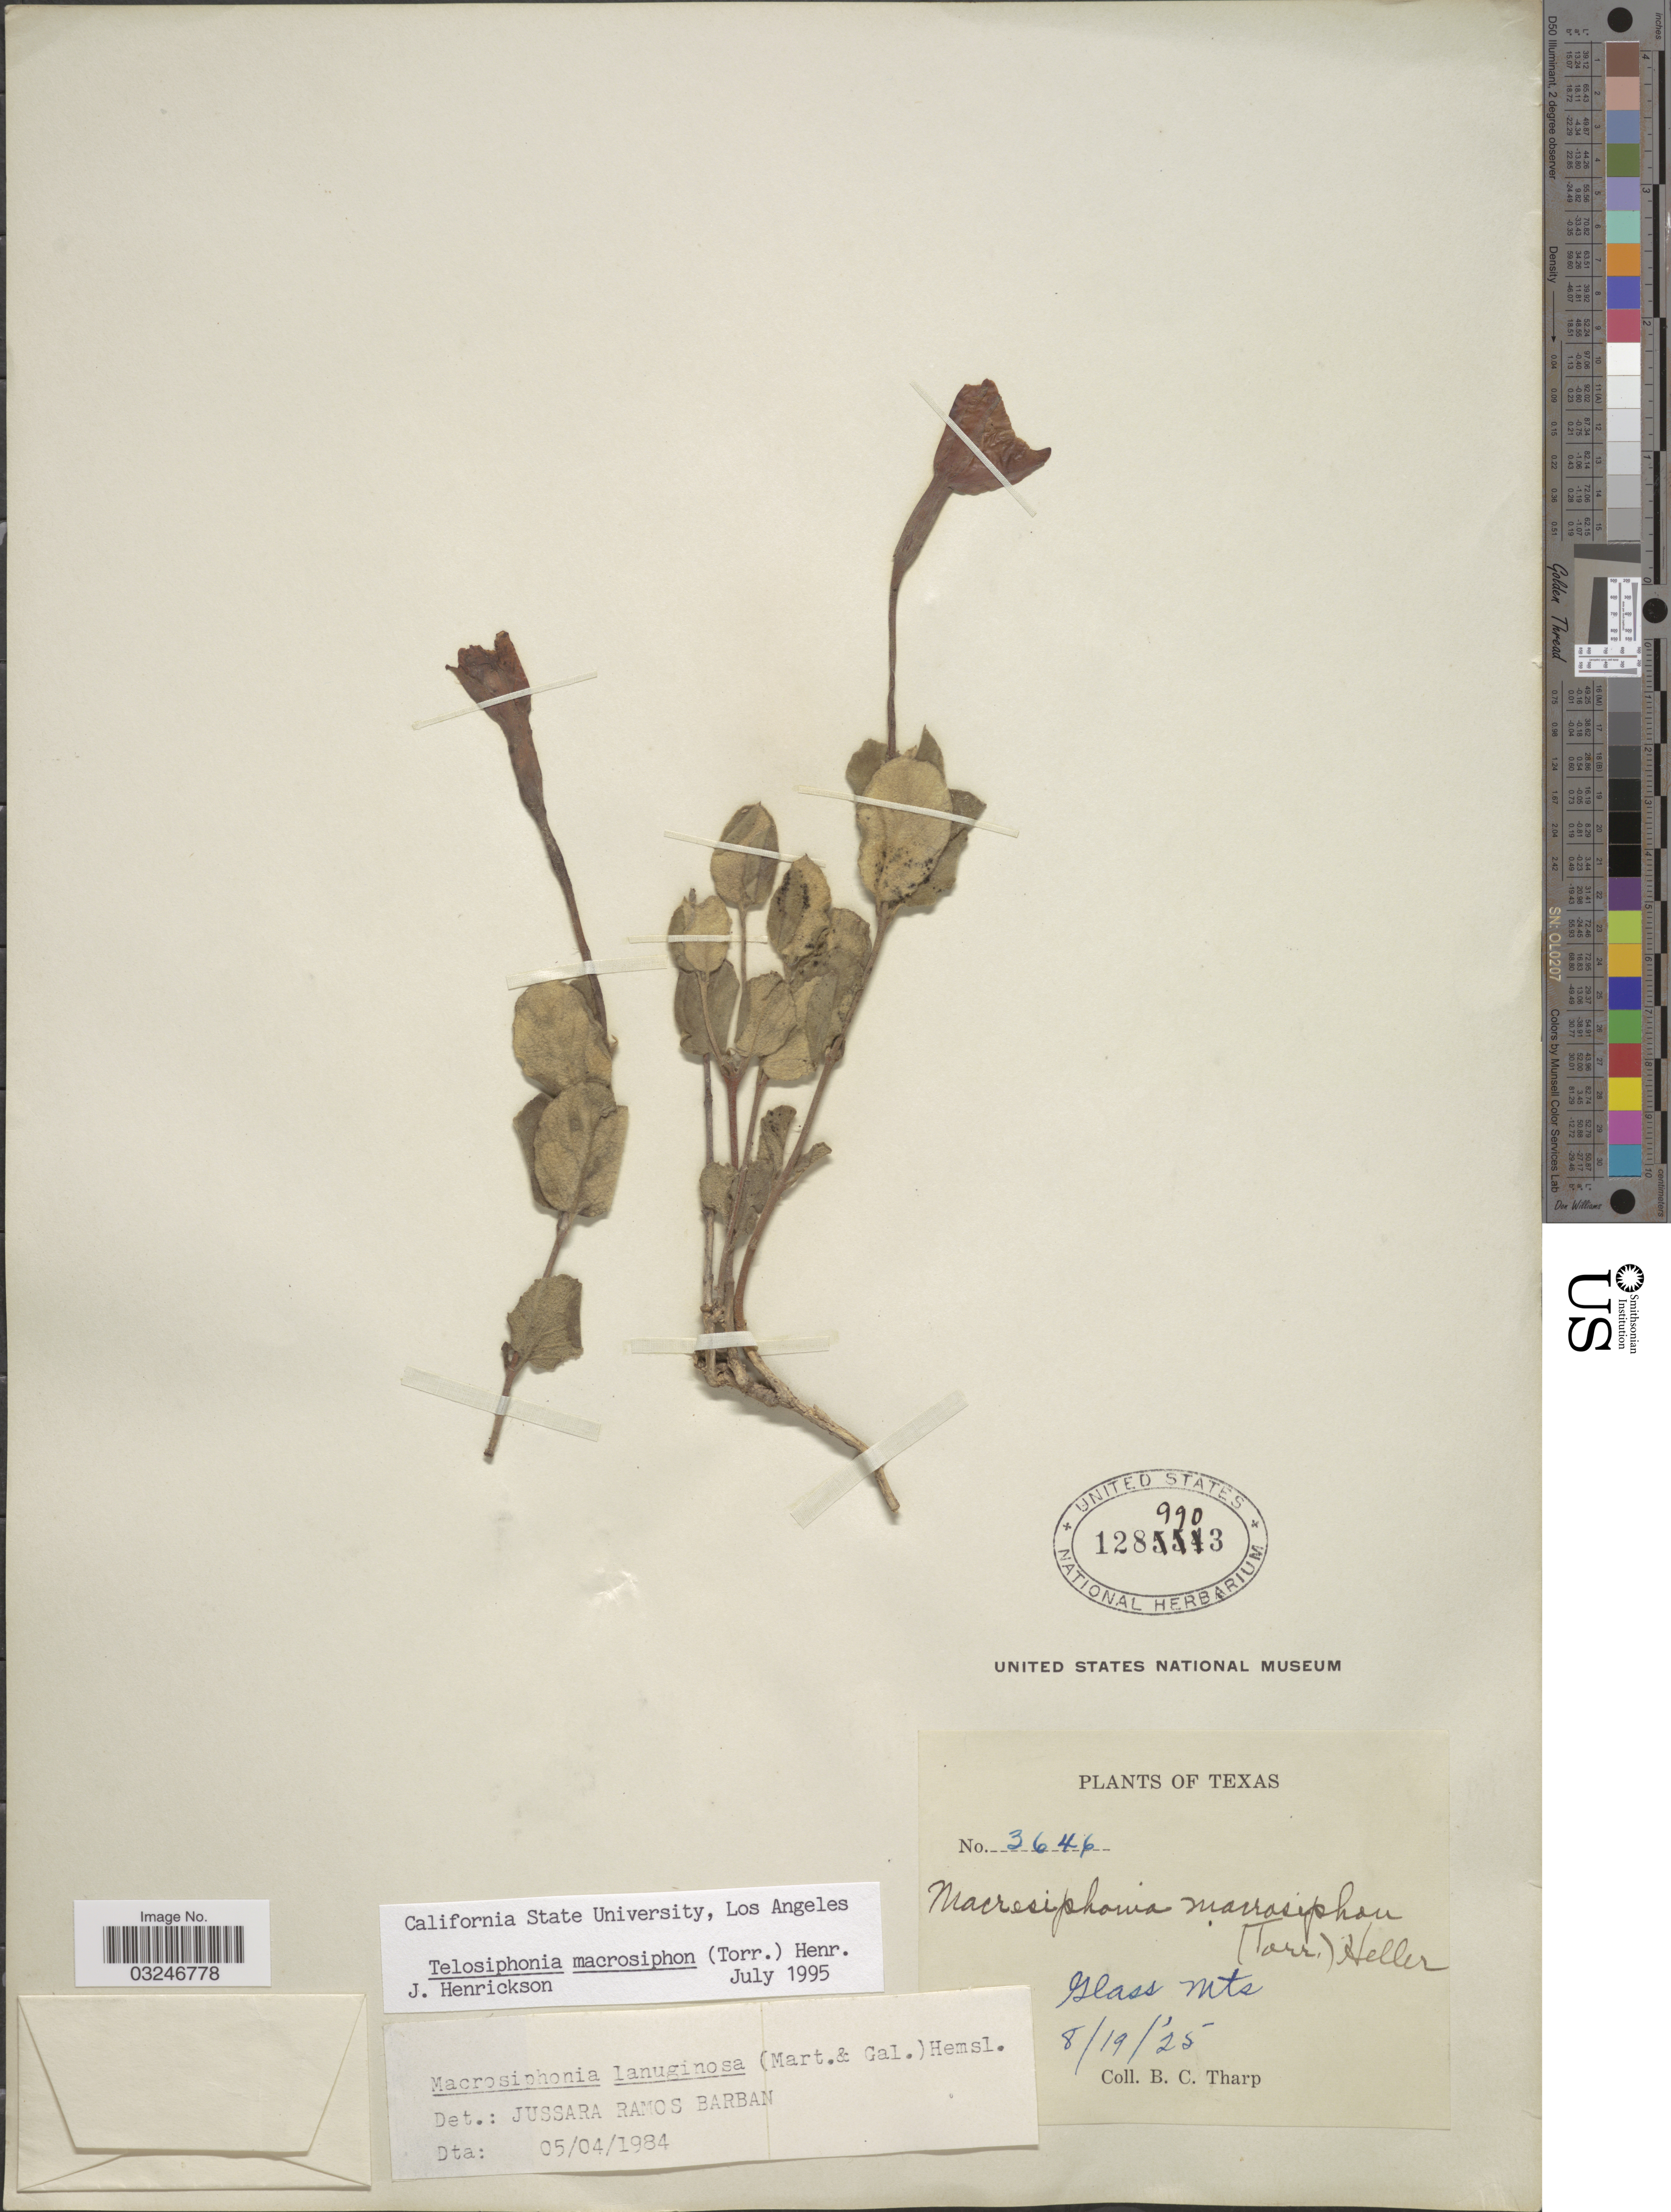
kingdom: Plantae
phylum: Tracheophyta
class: Magnoliopsida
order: Gentianales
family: Apocynaceae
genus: Telosiphonia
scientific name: Telosiphonia macrosiphon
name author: (Torr.) Henrickson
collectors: B. C. Tharp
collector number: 3646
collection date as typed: Transcribed d/m/y: 19/8/25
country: United States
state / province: Texas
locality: Glass Mts.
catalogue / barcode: US 1289903